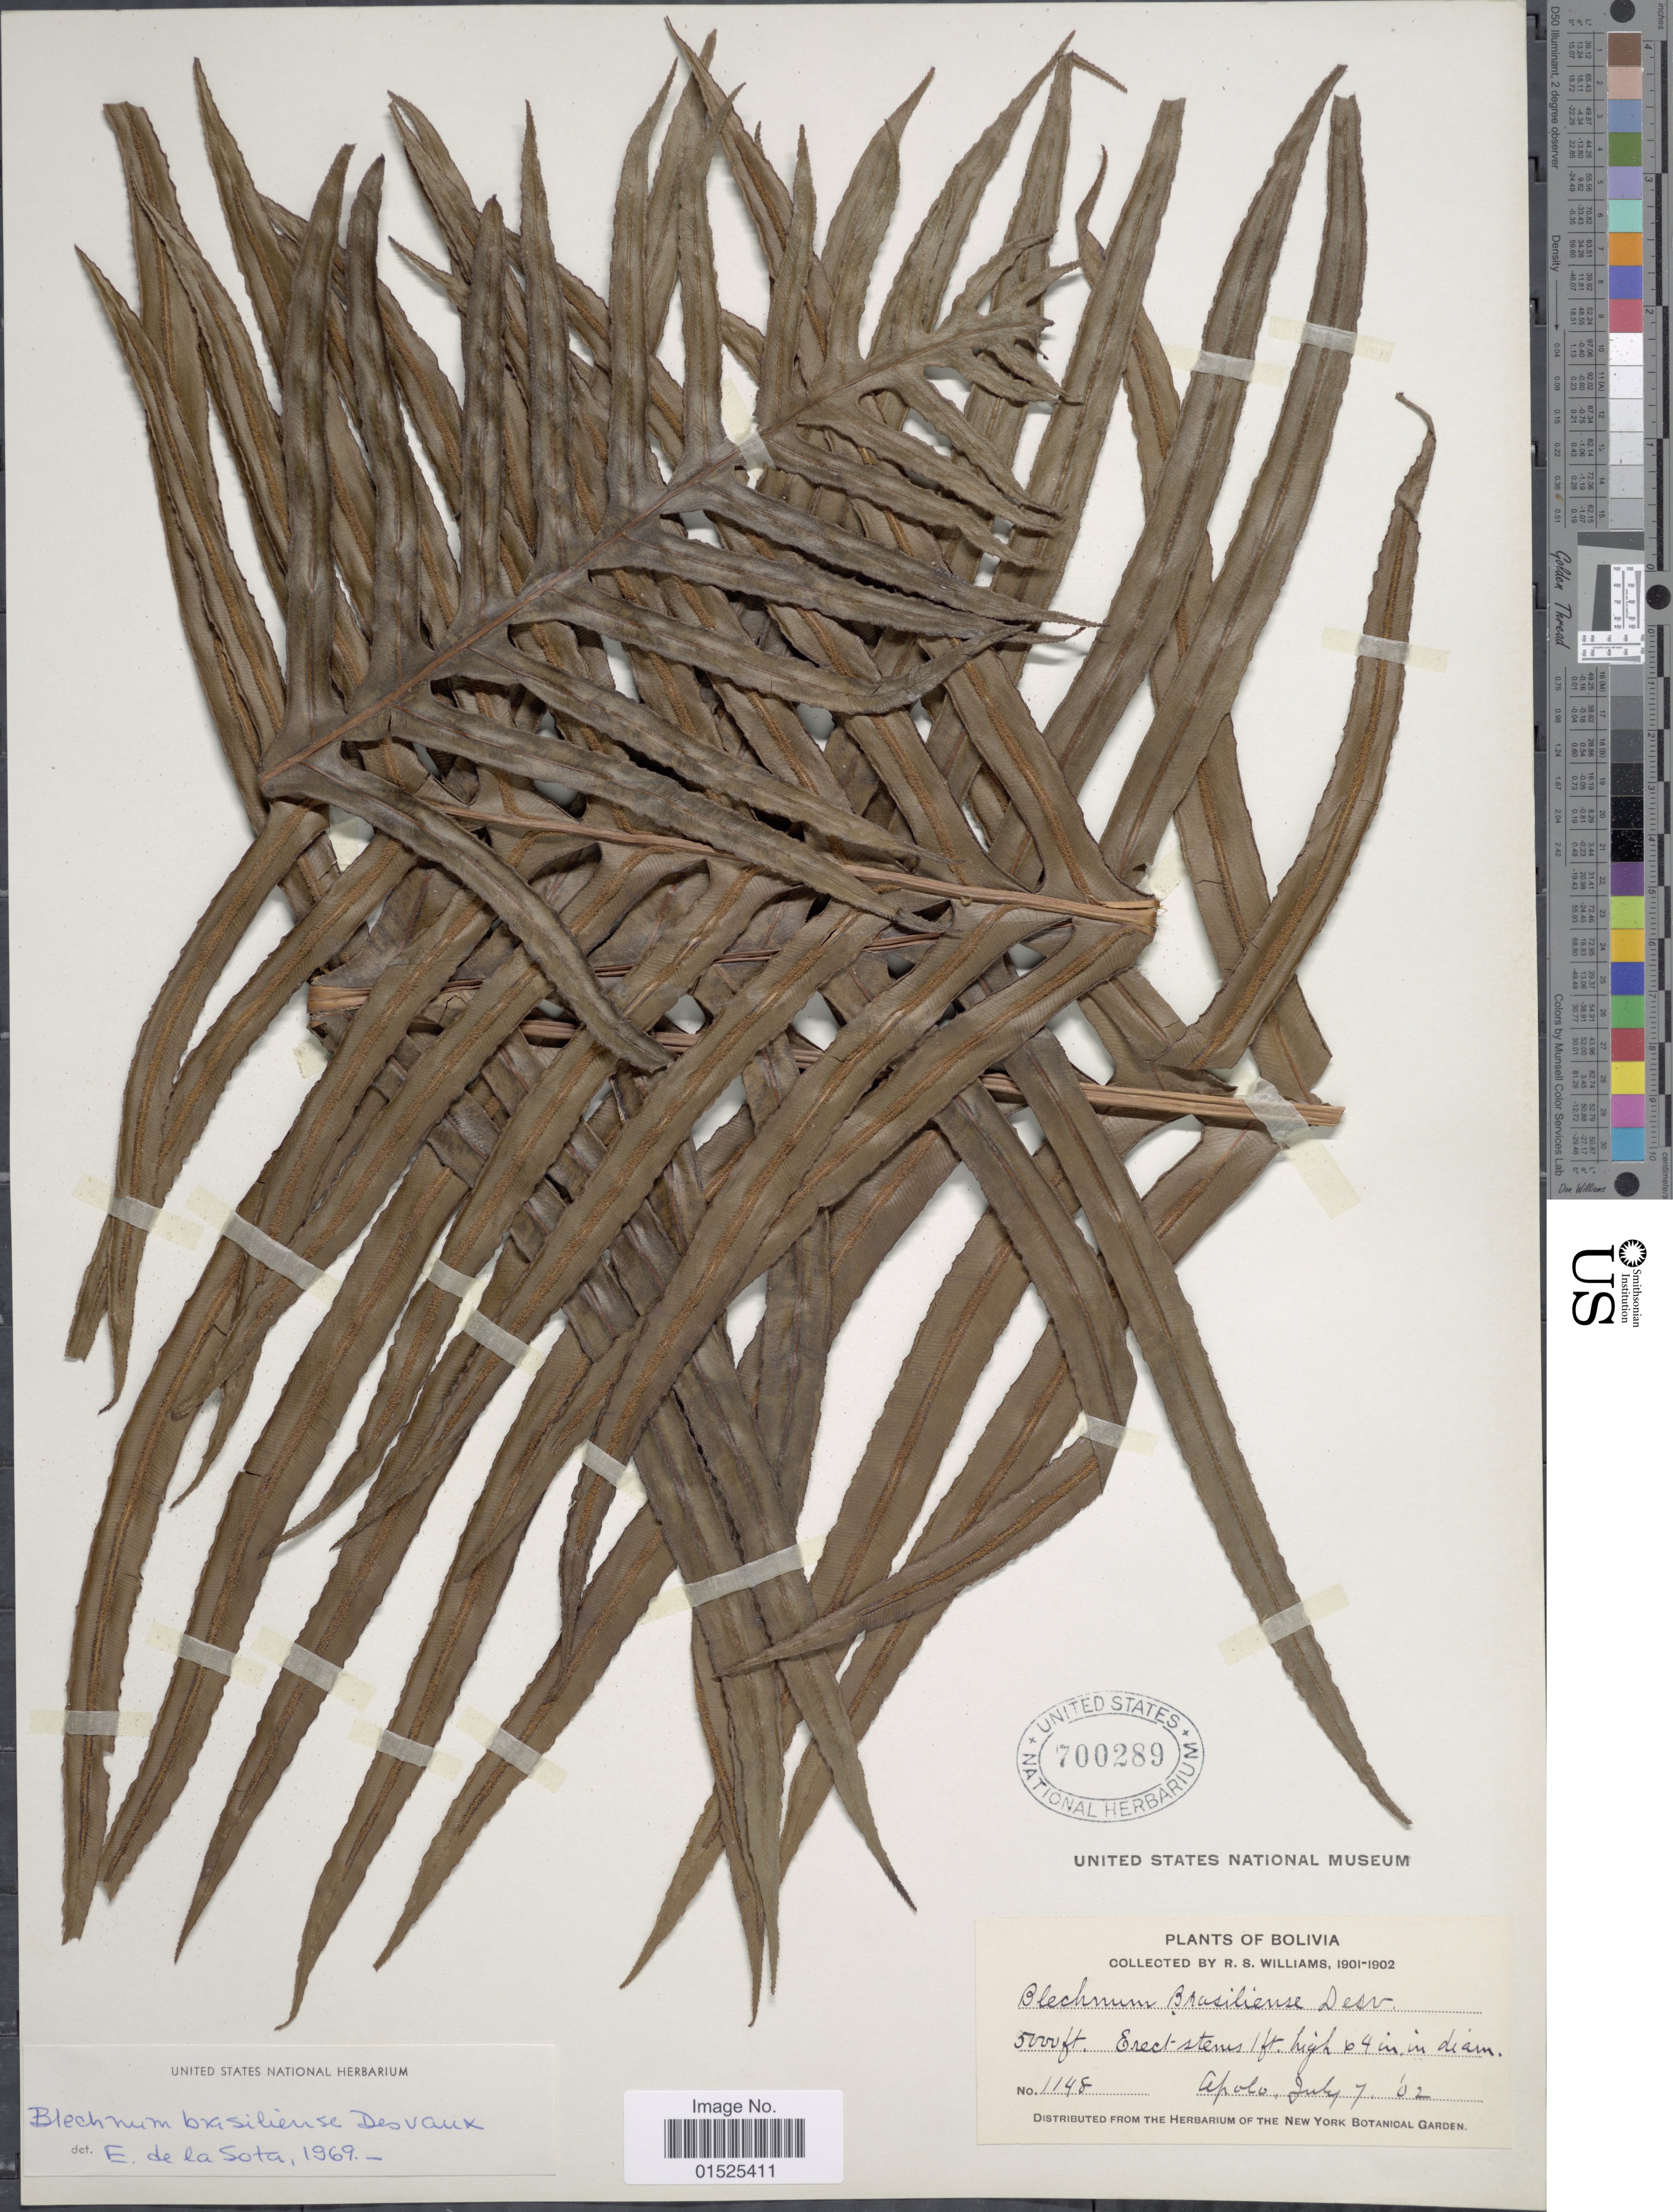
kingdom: Plantae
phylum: Tracheophyta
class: Polypodiopsida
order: Polypodiales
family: Blechnaceae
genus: Blechnum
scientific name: Blechnum brasiliense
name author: Desv.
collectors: R. S. Williams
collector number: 1148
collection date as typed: July 7, '02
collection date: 1902-07-07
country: Bolivia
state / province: La Paz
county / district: Franz Tamayo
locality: Apolo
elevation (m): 1524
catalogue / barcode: US 700289